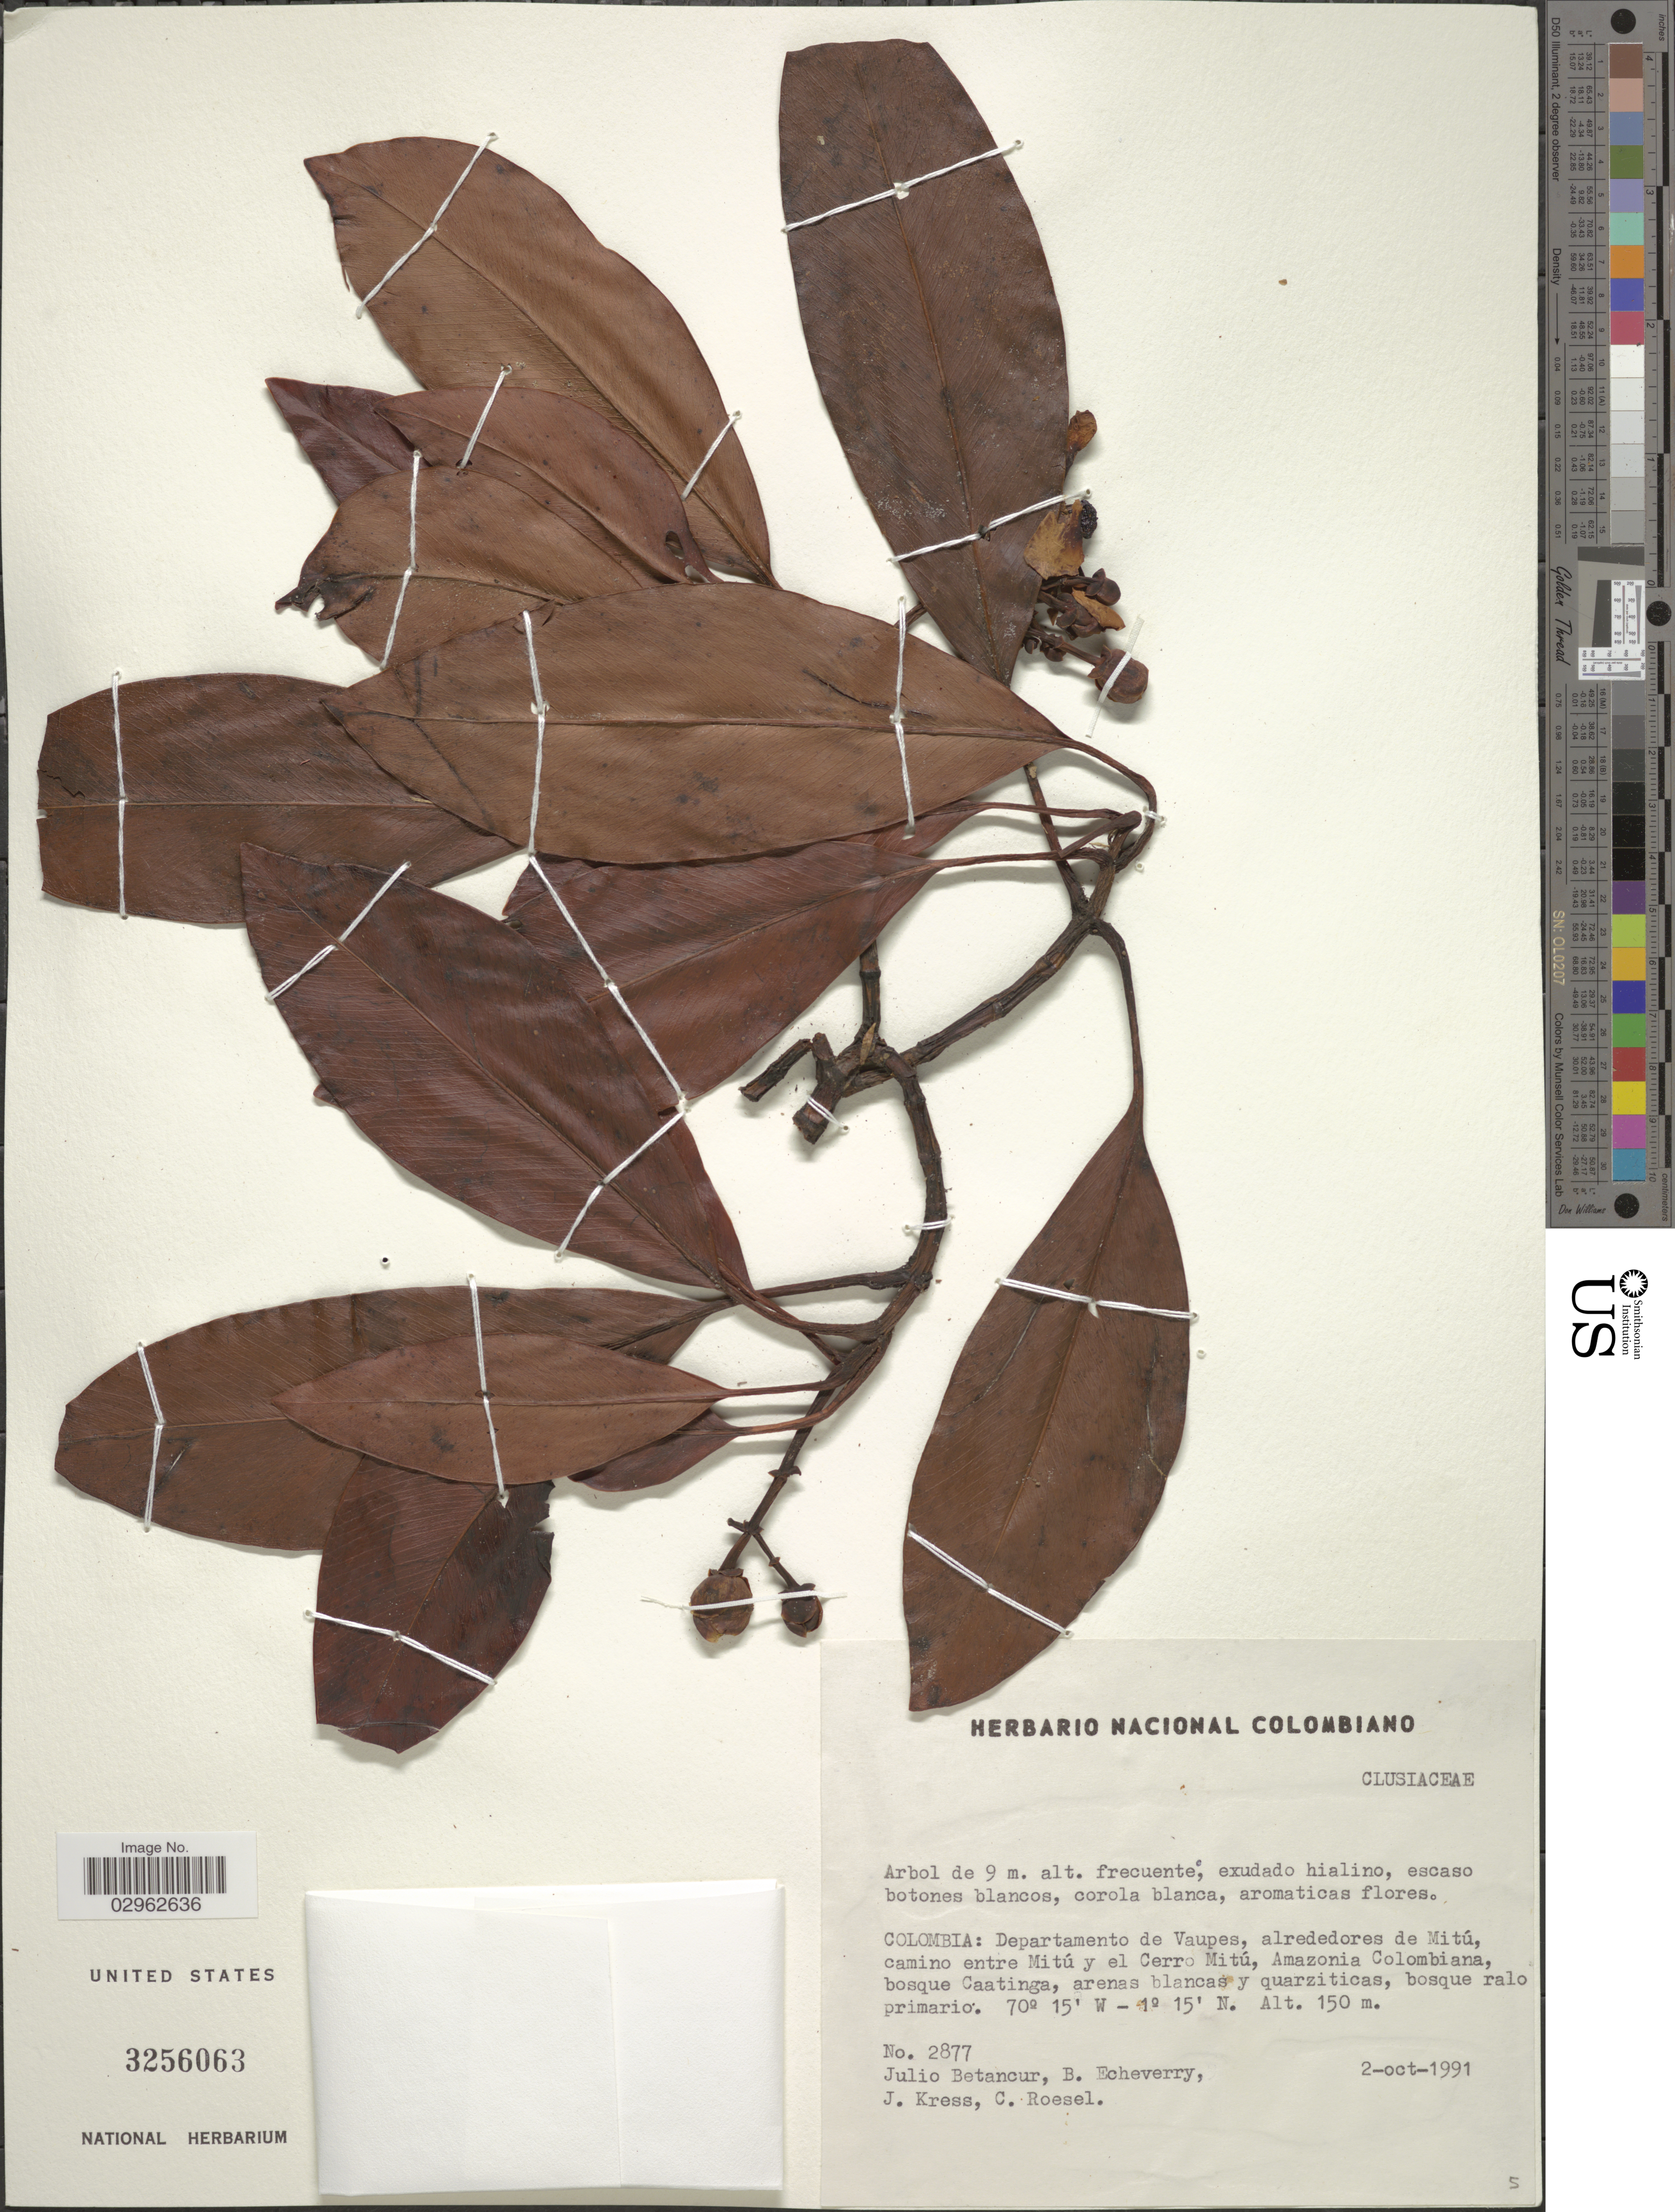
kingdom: Plantae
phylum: Tracheophyta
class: Magnoliopsida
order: Malpighiales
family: Clusiaceae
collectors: J. Betancur, B. Echeverry, J. Kress & C. S. Roesel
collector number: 2877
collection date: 1991-10-02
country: Colombia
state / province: Vaupés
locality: Departamento de Vaupes, alrededores de Mitú, camino entre Mitú y el Cerro Mitú, Amazonia Colombiana, bosque Caatinga.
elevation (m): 150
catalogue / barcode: US 3256063